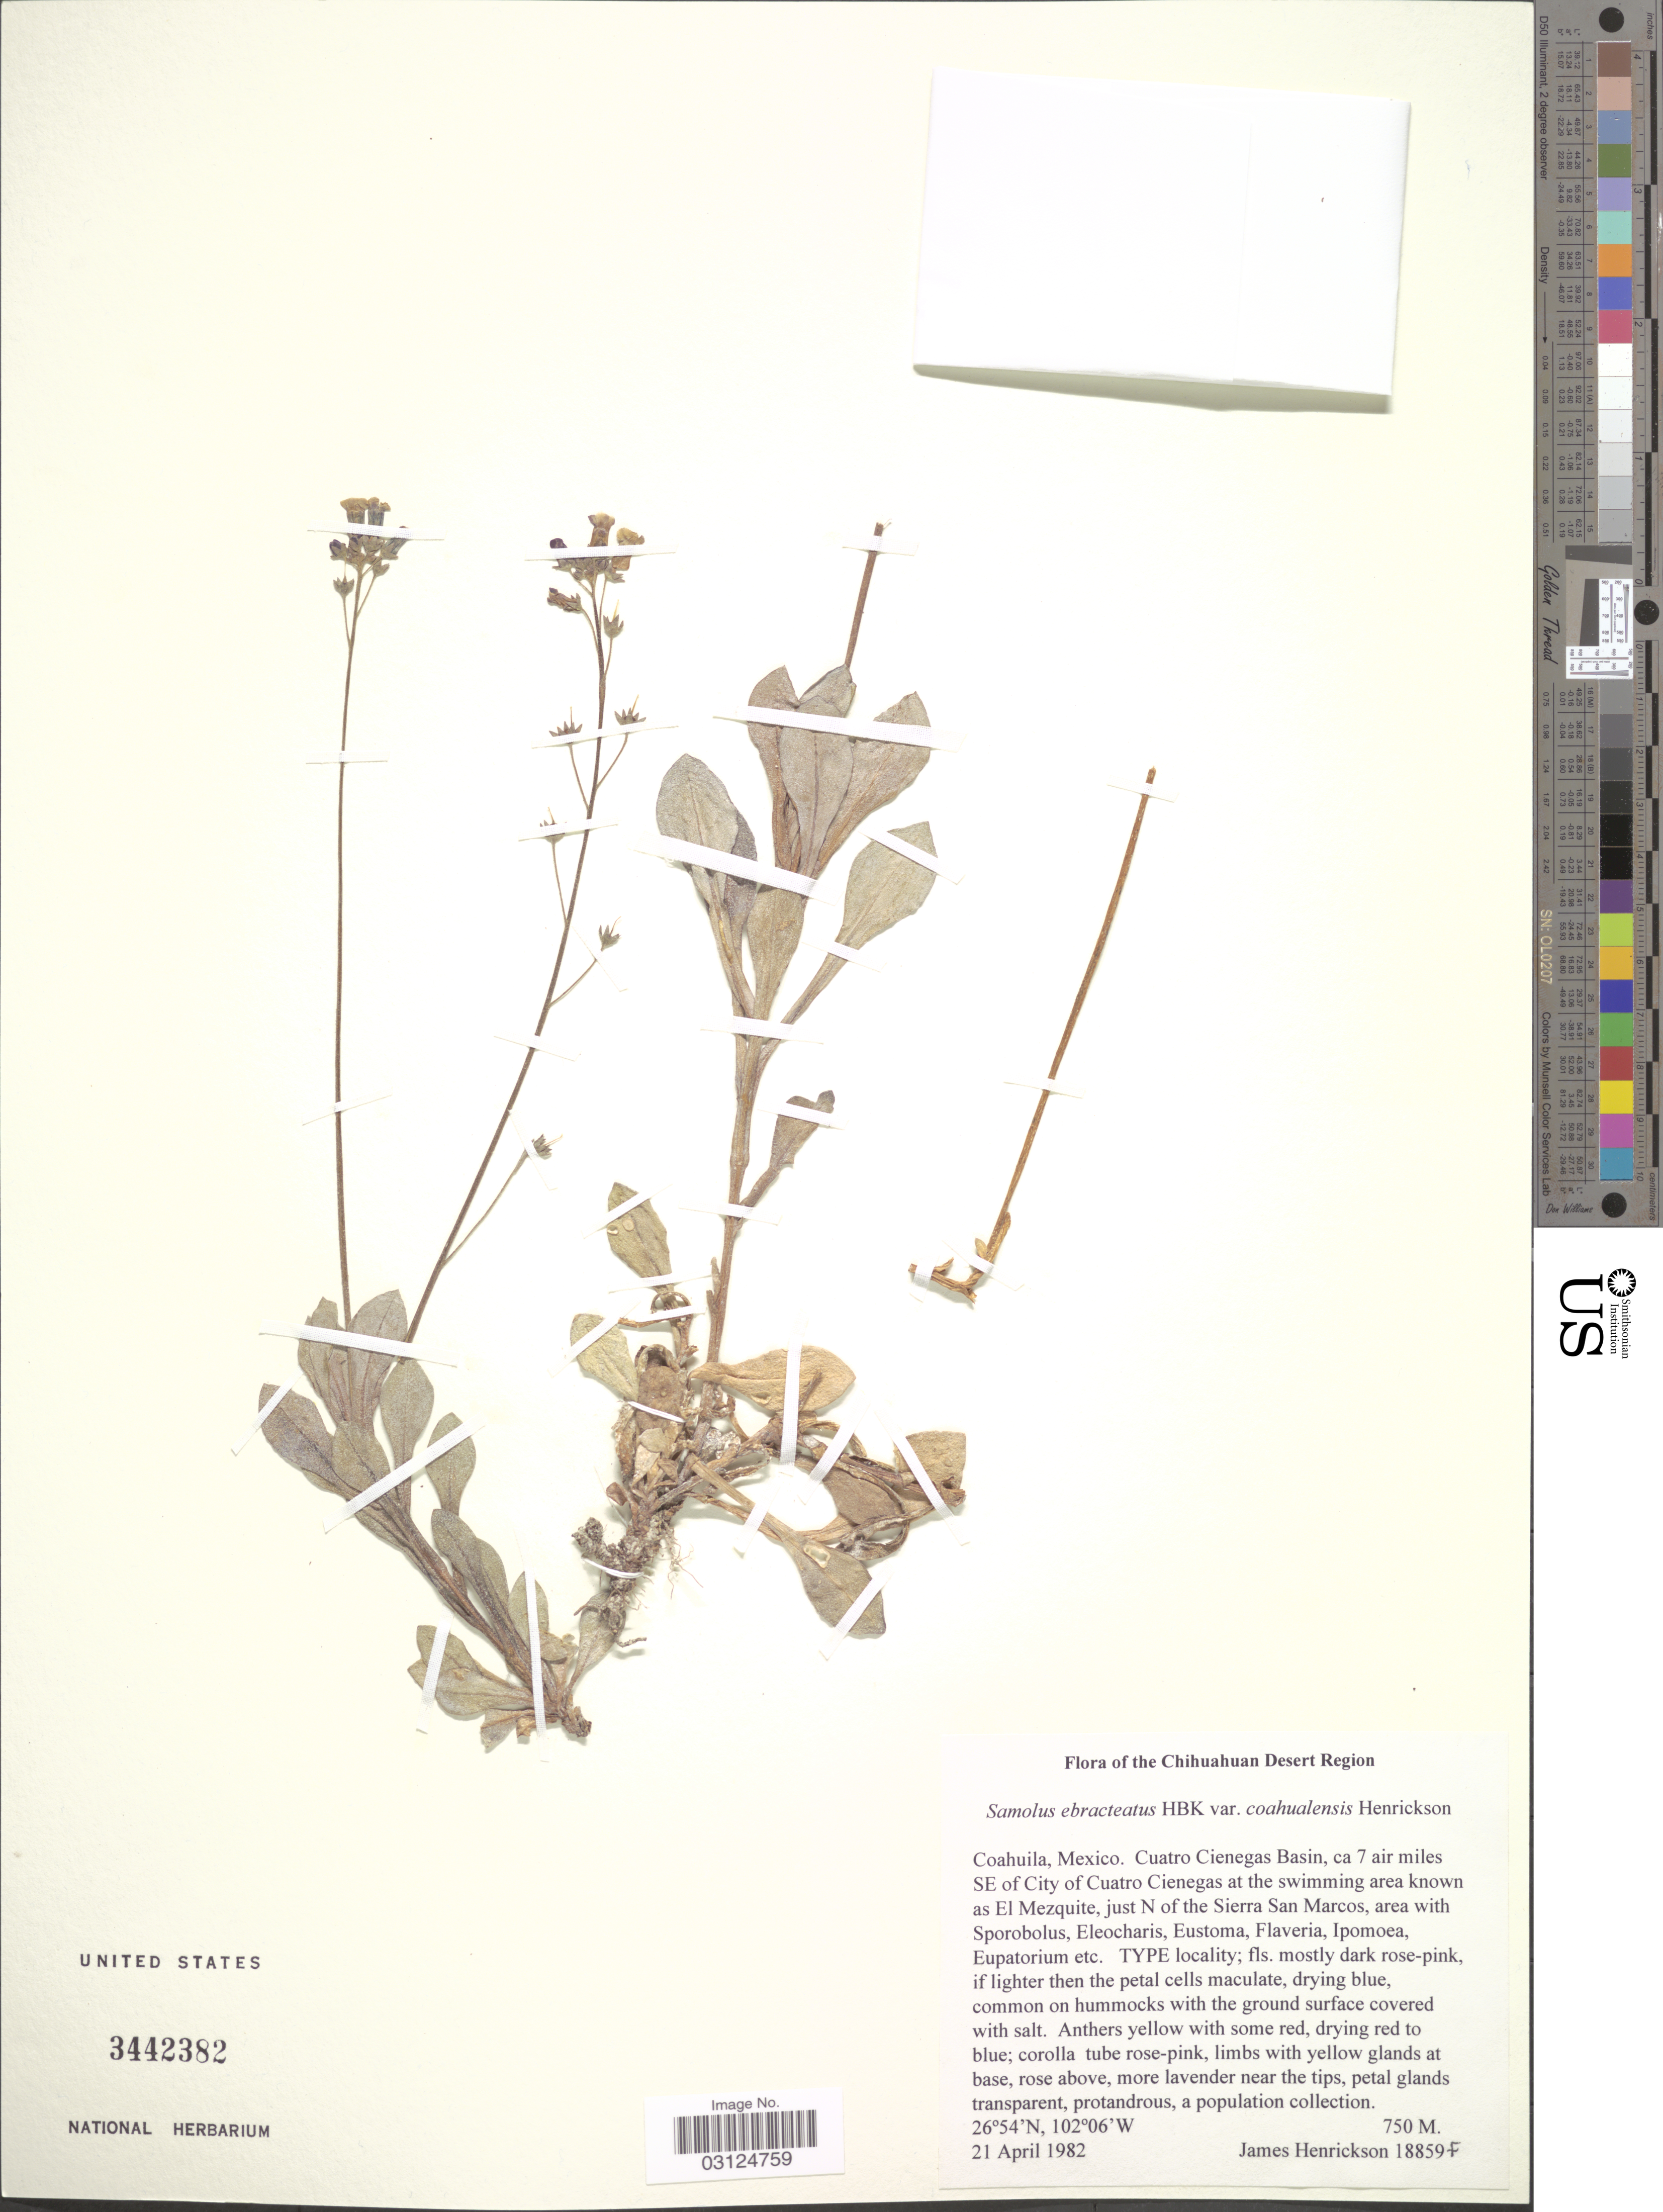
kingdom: Plantae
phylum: Tracheophyta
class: Magnoliopsida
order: Ericales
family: Primulaceae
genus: Samolus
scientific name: Samolus ebracteatus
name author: Kunth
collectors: J. Henrickson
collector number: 18859F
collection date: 1982-04-21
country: Mexico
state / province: Coahuila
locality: Chihuahuan Desert Region. Cuatro Cienegas Basin, ca 7 air miles SE of City of Cuatro Cienegas at swimming area known as El Mezquite, just N of the Sierra San Marcos.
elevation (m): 750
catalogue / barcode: US 3442382